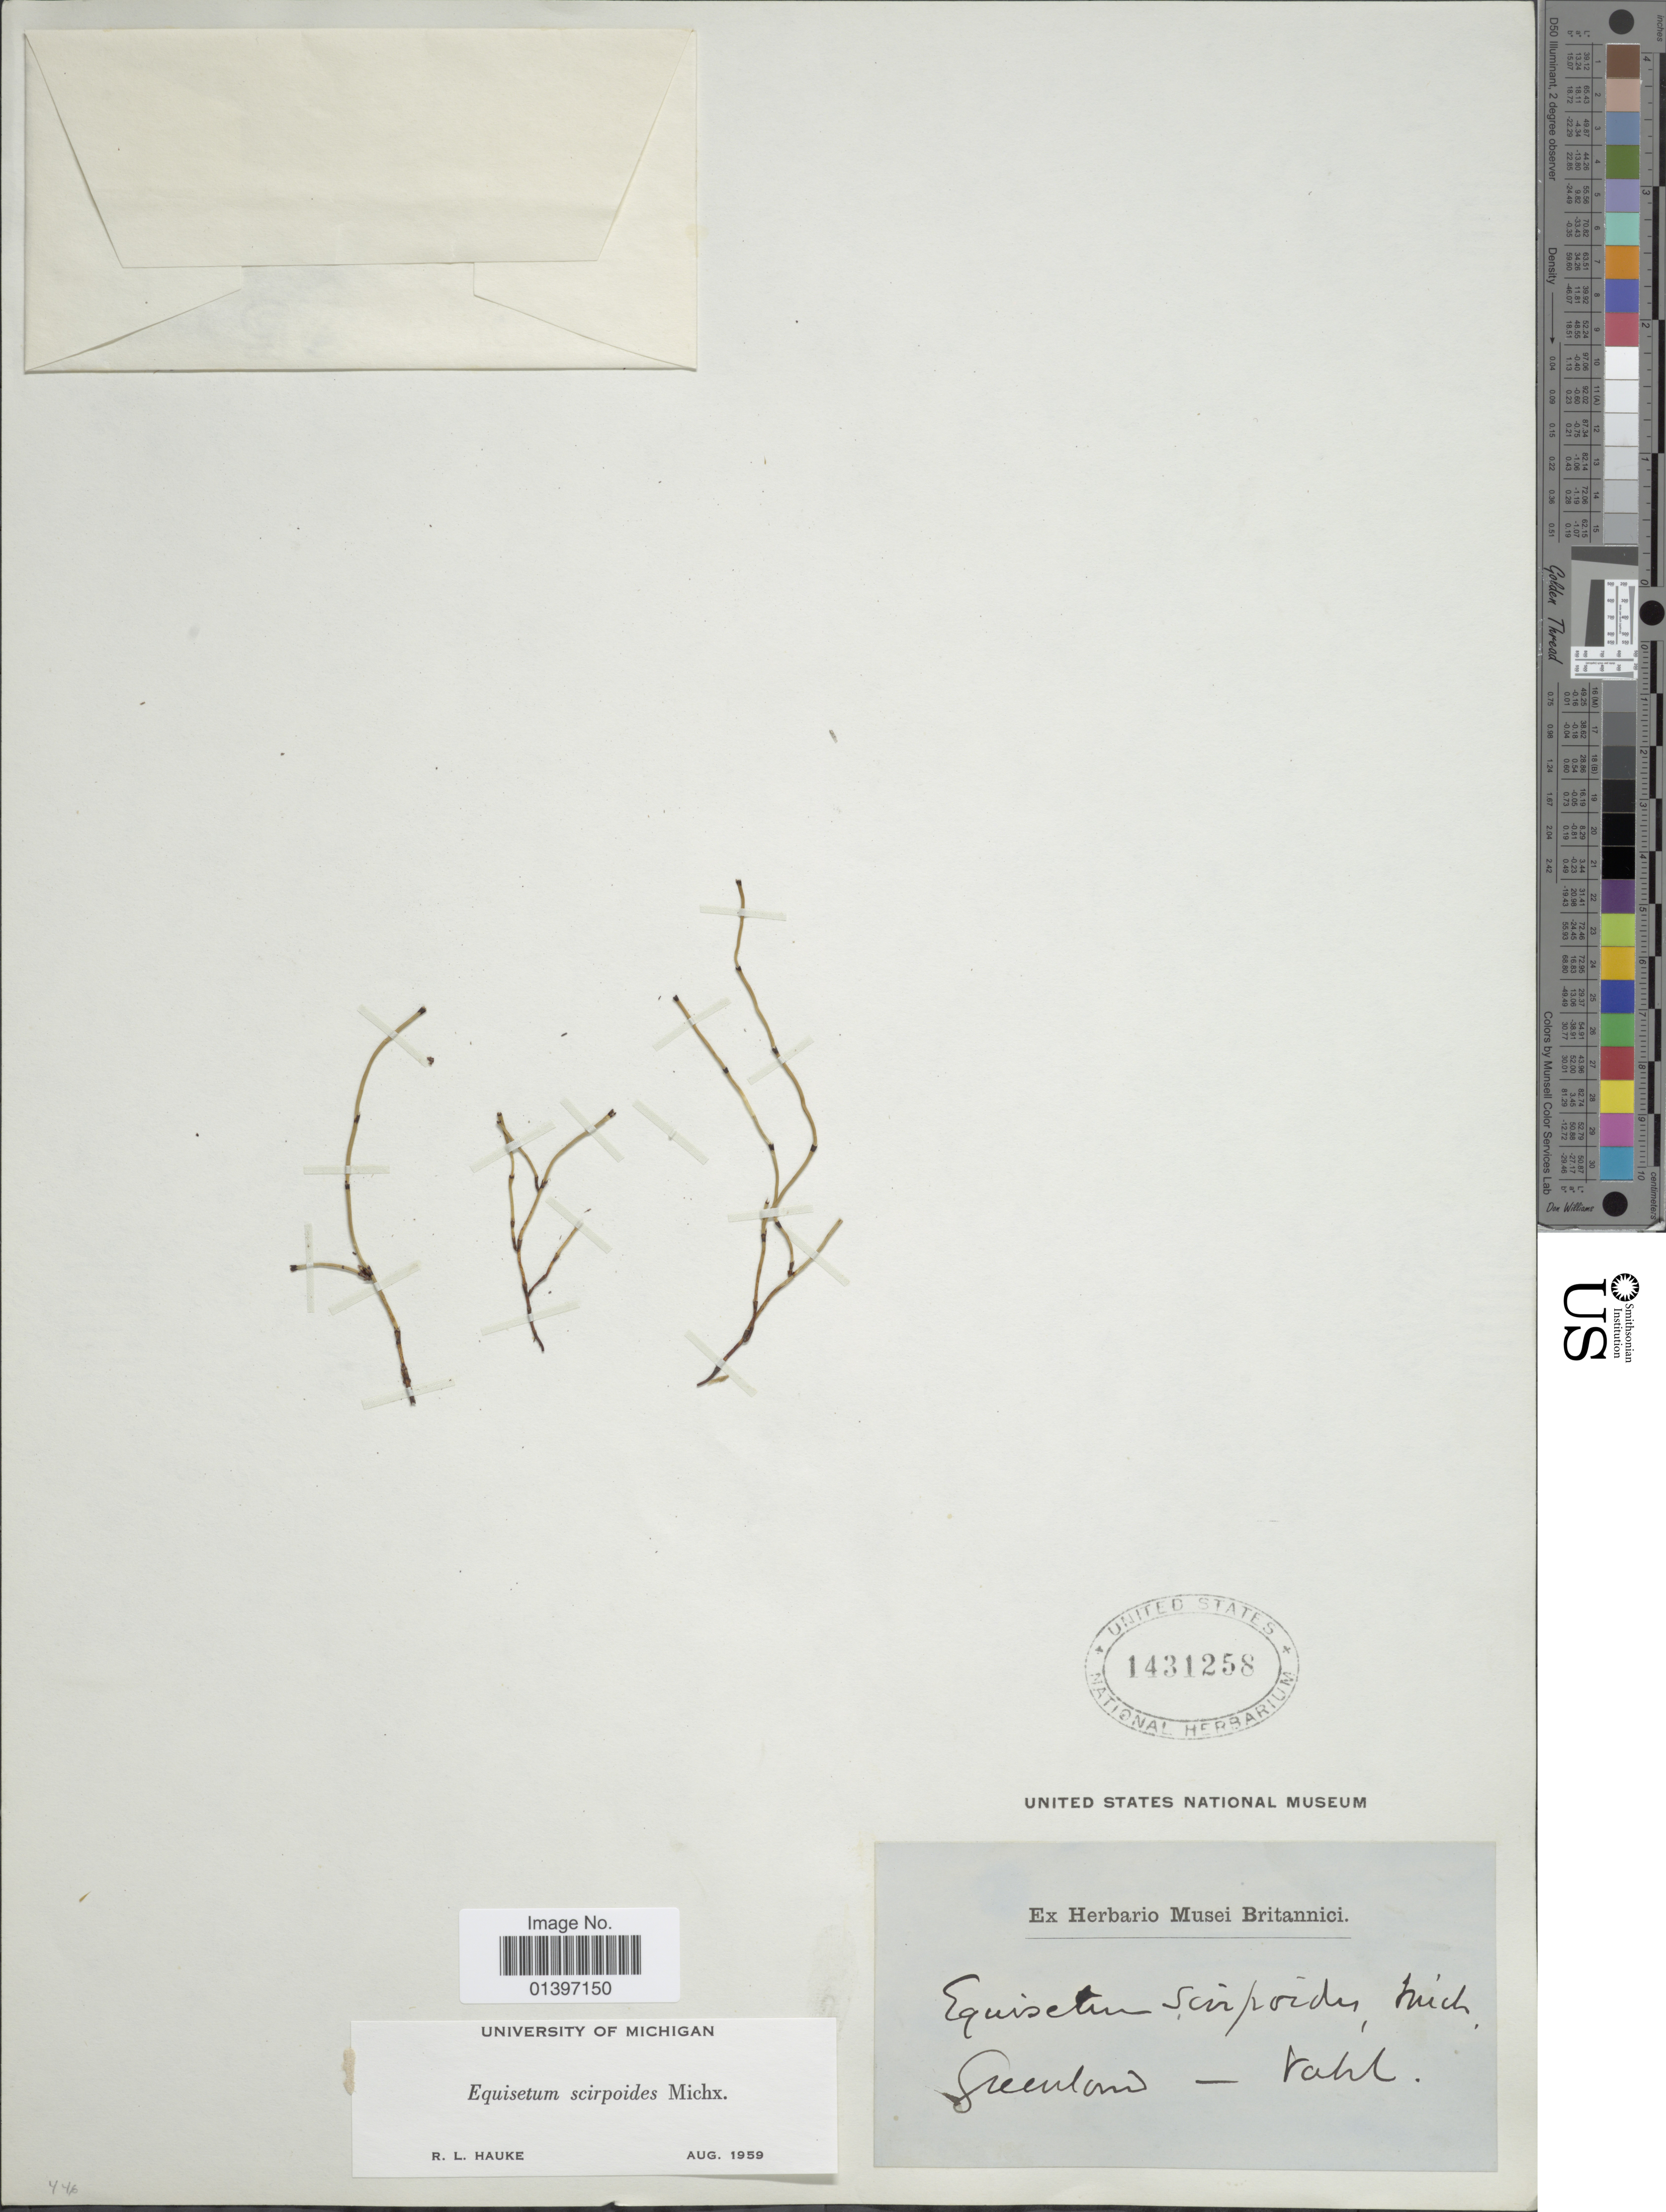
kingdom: Plantae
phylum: Tracheophyta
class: Polypodiopsida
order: Equisetales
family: Equisetaceae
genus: Equisetum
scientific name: Equisetum scirpoides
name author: Michx.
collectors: -- Vahl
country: Greenland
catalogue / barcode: US 1431258